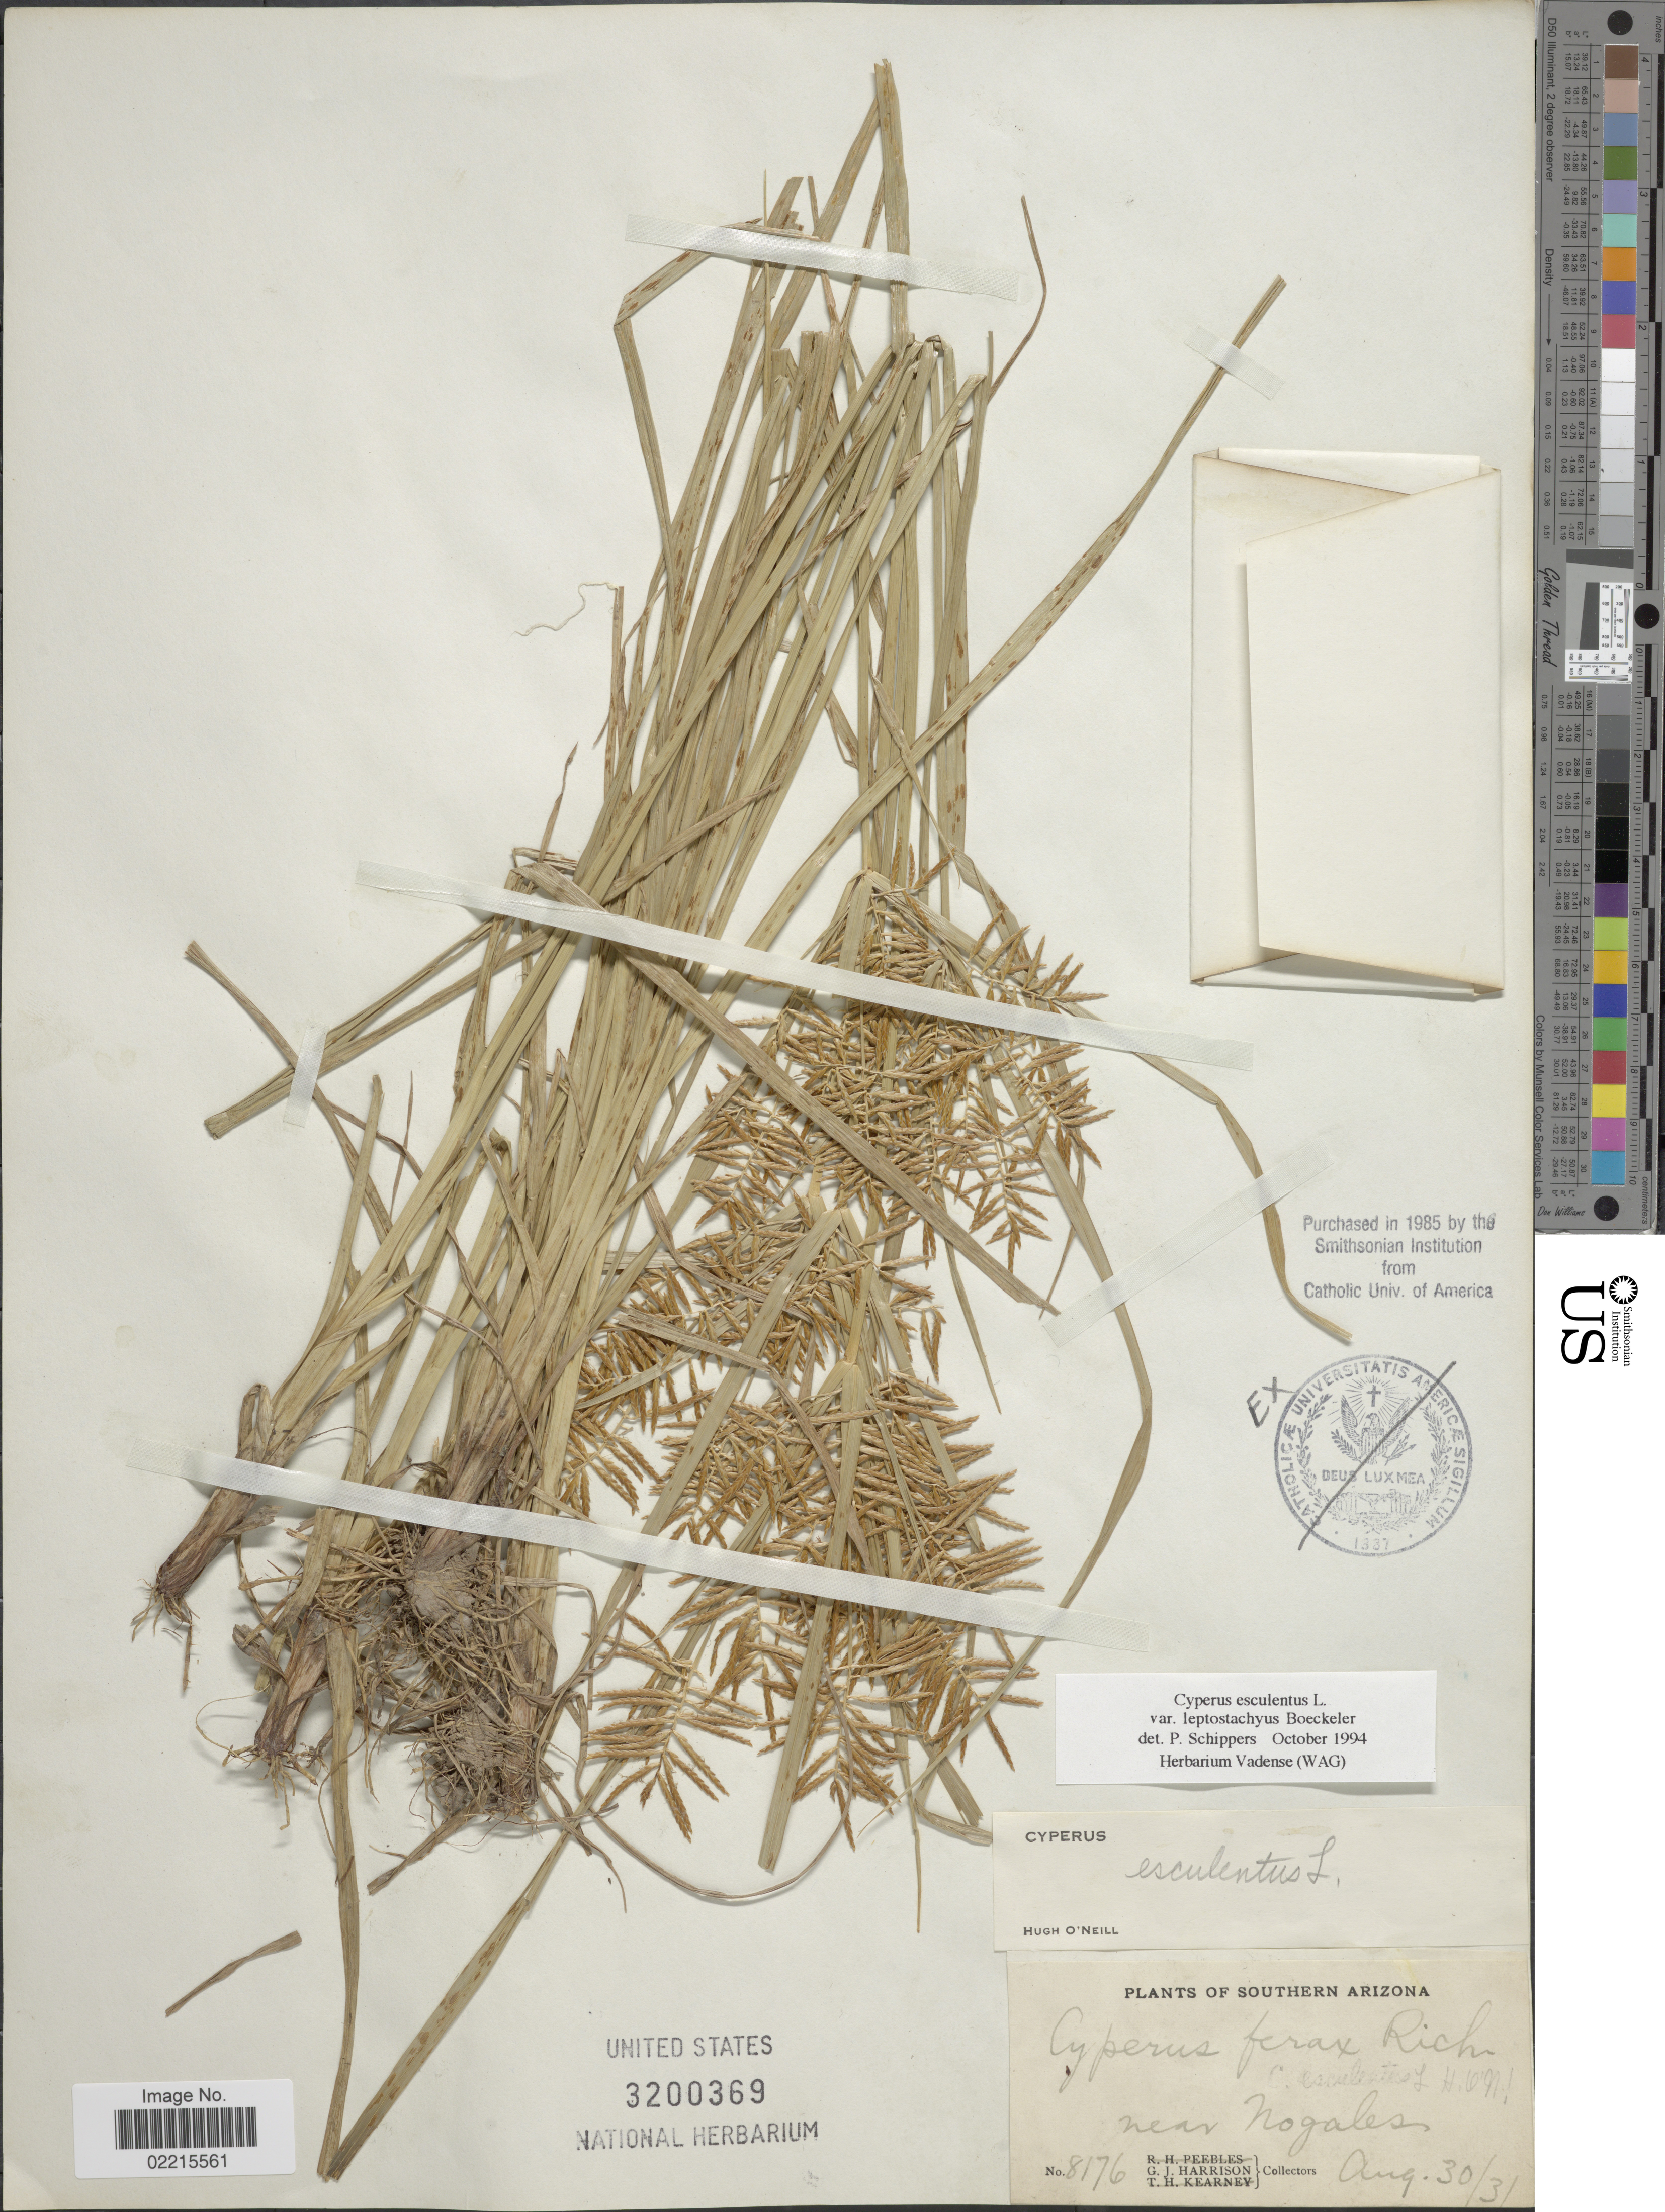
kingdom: Plantae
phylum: Tracheophyta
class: Liliopsida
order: Poales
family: Cyperaceae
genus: Cyperus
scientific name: Cyperus esculentus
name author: L.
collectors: G. J. Harrison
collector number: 8176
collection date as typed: Transcribed d/m/y: 30/8/31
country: United States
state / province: Arizona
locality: Southern Arizona, near Nogales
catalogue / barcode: US 3200369